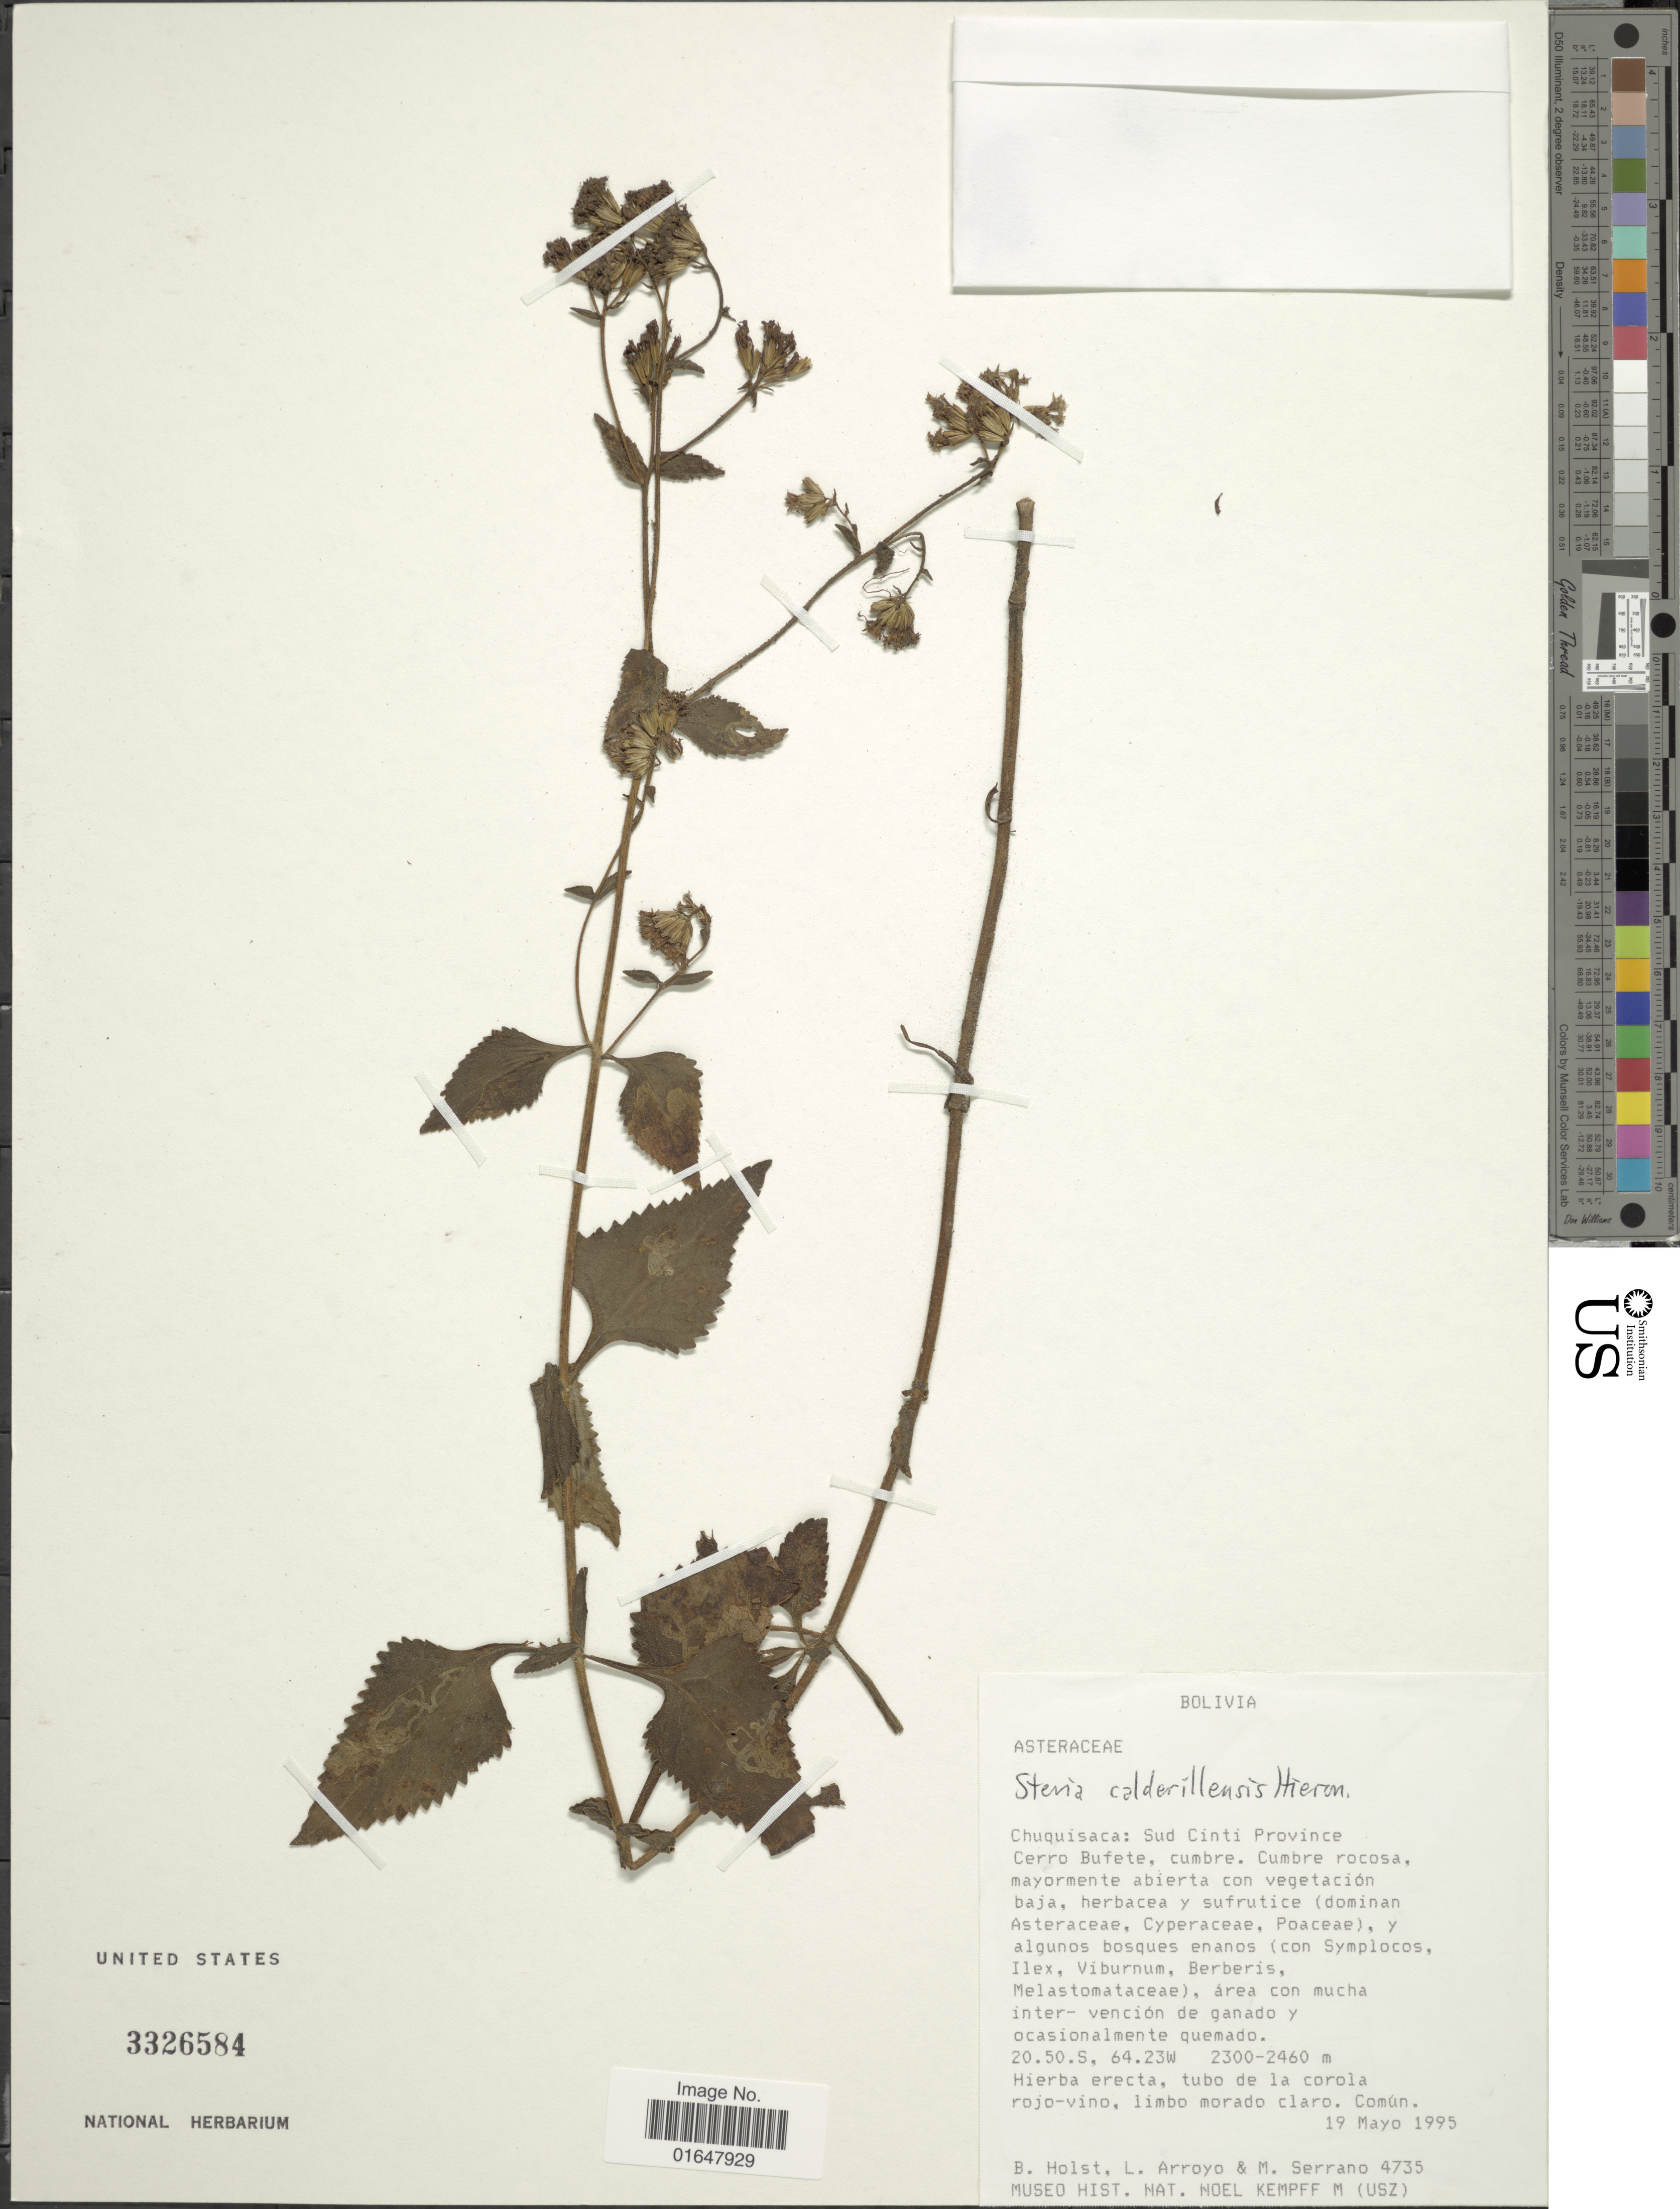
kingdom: Plantae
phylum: Tracheophyta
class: Magnoliopsida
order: Asterales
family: Asteraceae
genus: Stevia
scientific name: Stevia calderillensis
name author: Hieron. in Urb.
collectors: B. Holst, L. Arroyo & M. Serrano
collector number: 4735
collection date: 1995-05-19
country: Bolivia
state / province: Chuquisaca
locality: Sud Cinti Province, Cerro Bufete, cumbre, Cumbre rocosa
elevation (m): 2300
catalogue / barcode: US 3326584